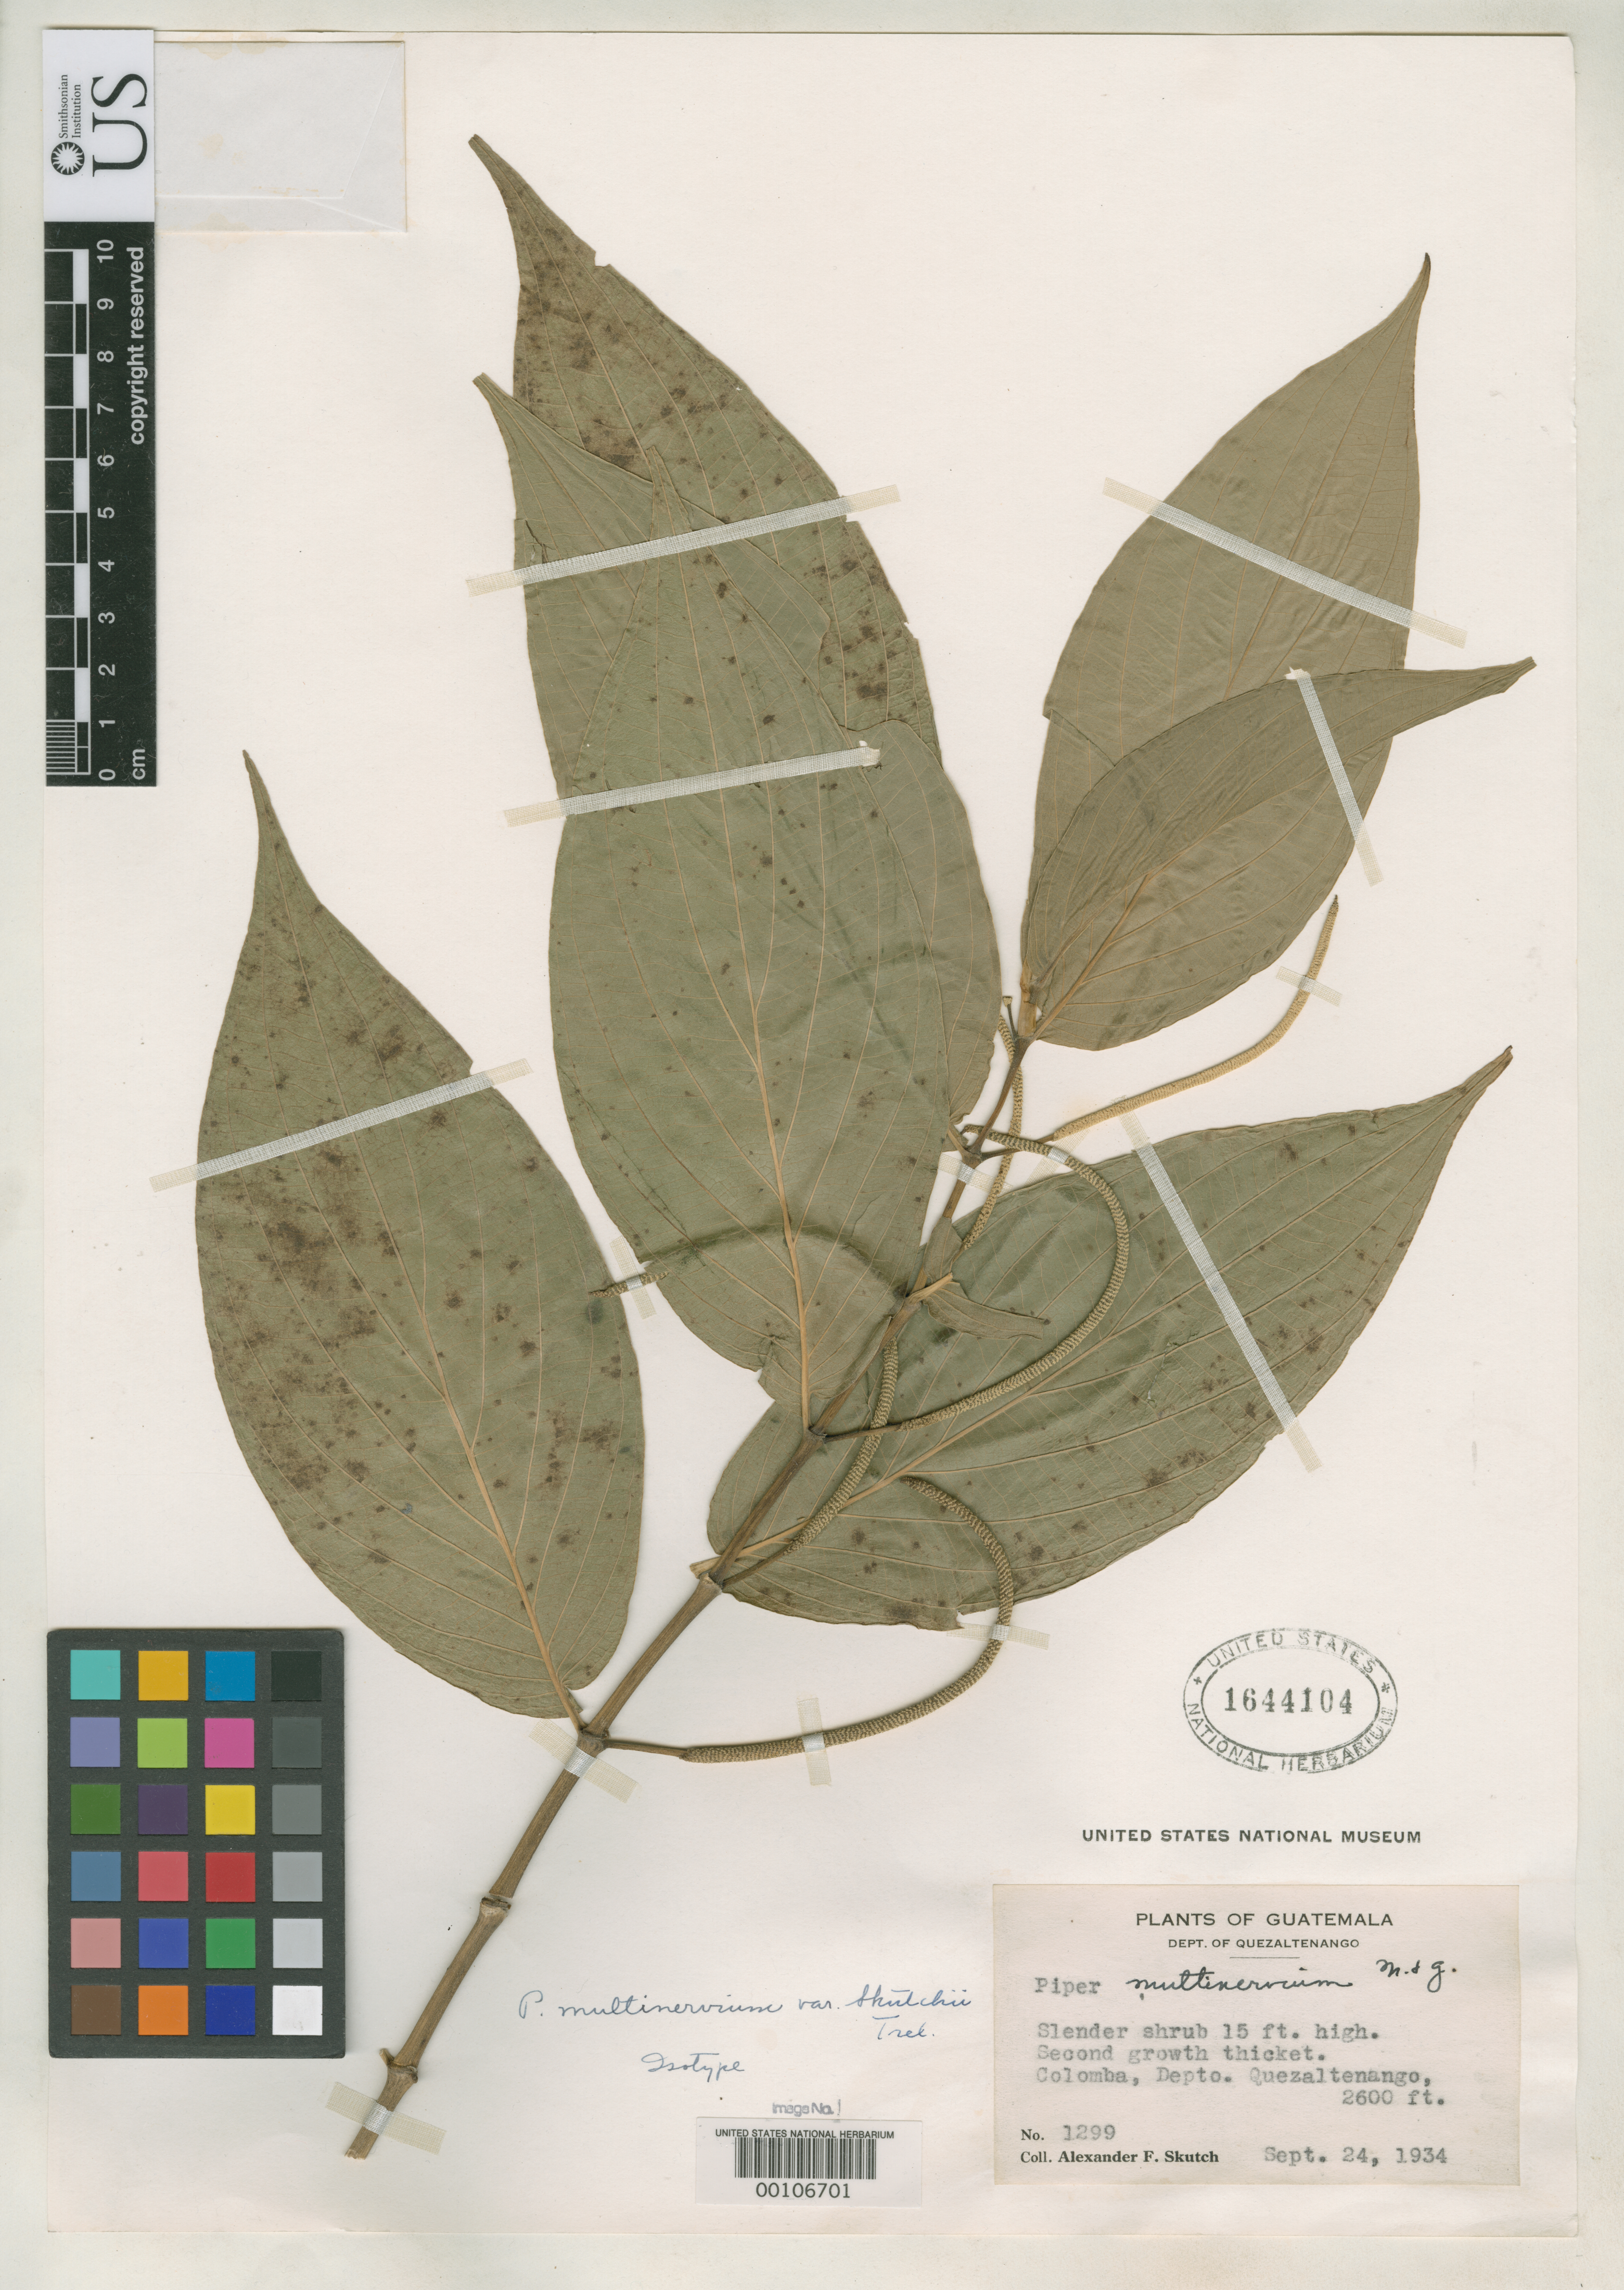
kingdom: Plantae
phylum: Tracheophyta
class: Magnoliopsida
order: Piperales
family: Piperaceae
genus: Piper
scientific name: Piper multinervium var. skutchii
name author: Trel. in Yunck.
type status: Isotype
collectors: A. F. Skutch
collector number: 1299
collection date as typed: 24 Sep 1934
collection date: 1934-09-24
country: Guatemala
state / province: Quetzaltenango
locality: Colomba; alt. 2600 ft.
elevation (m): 792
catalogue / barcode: US 1644104